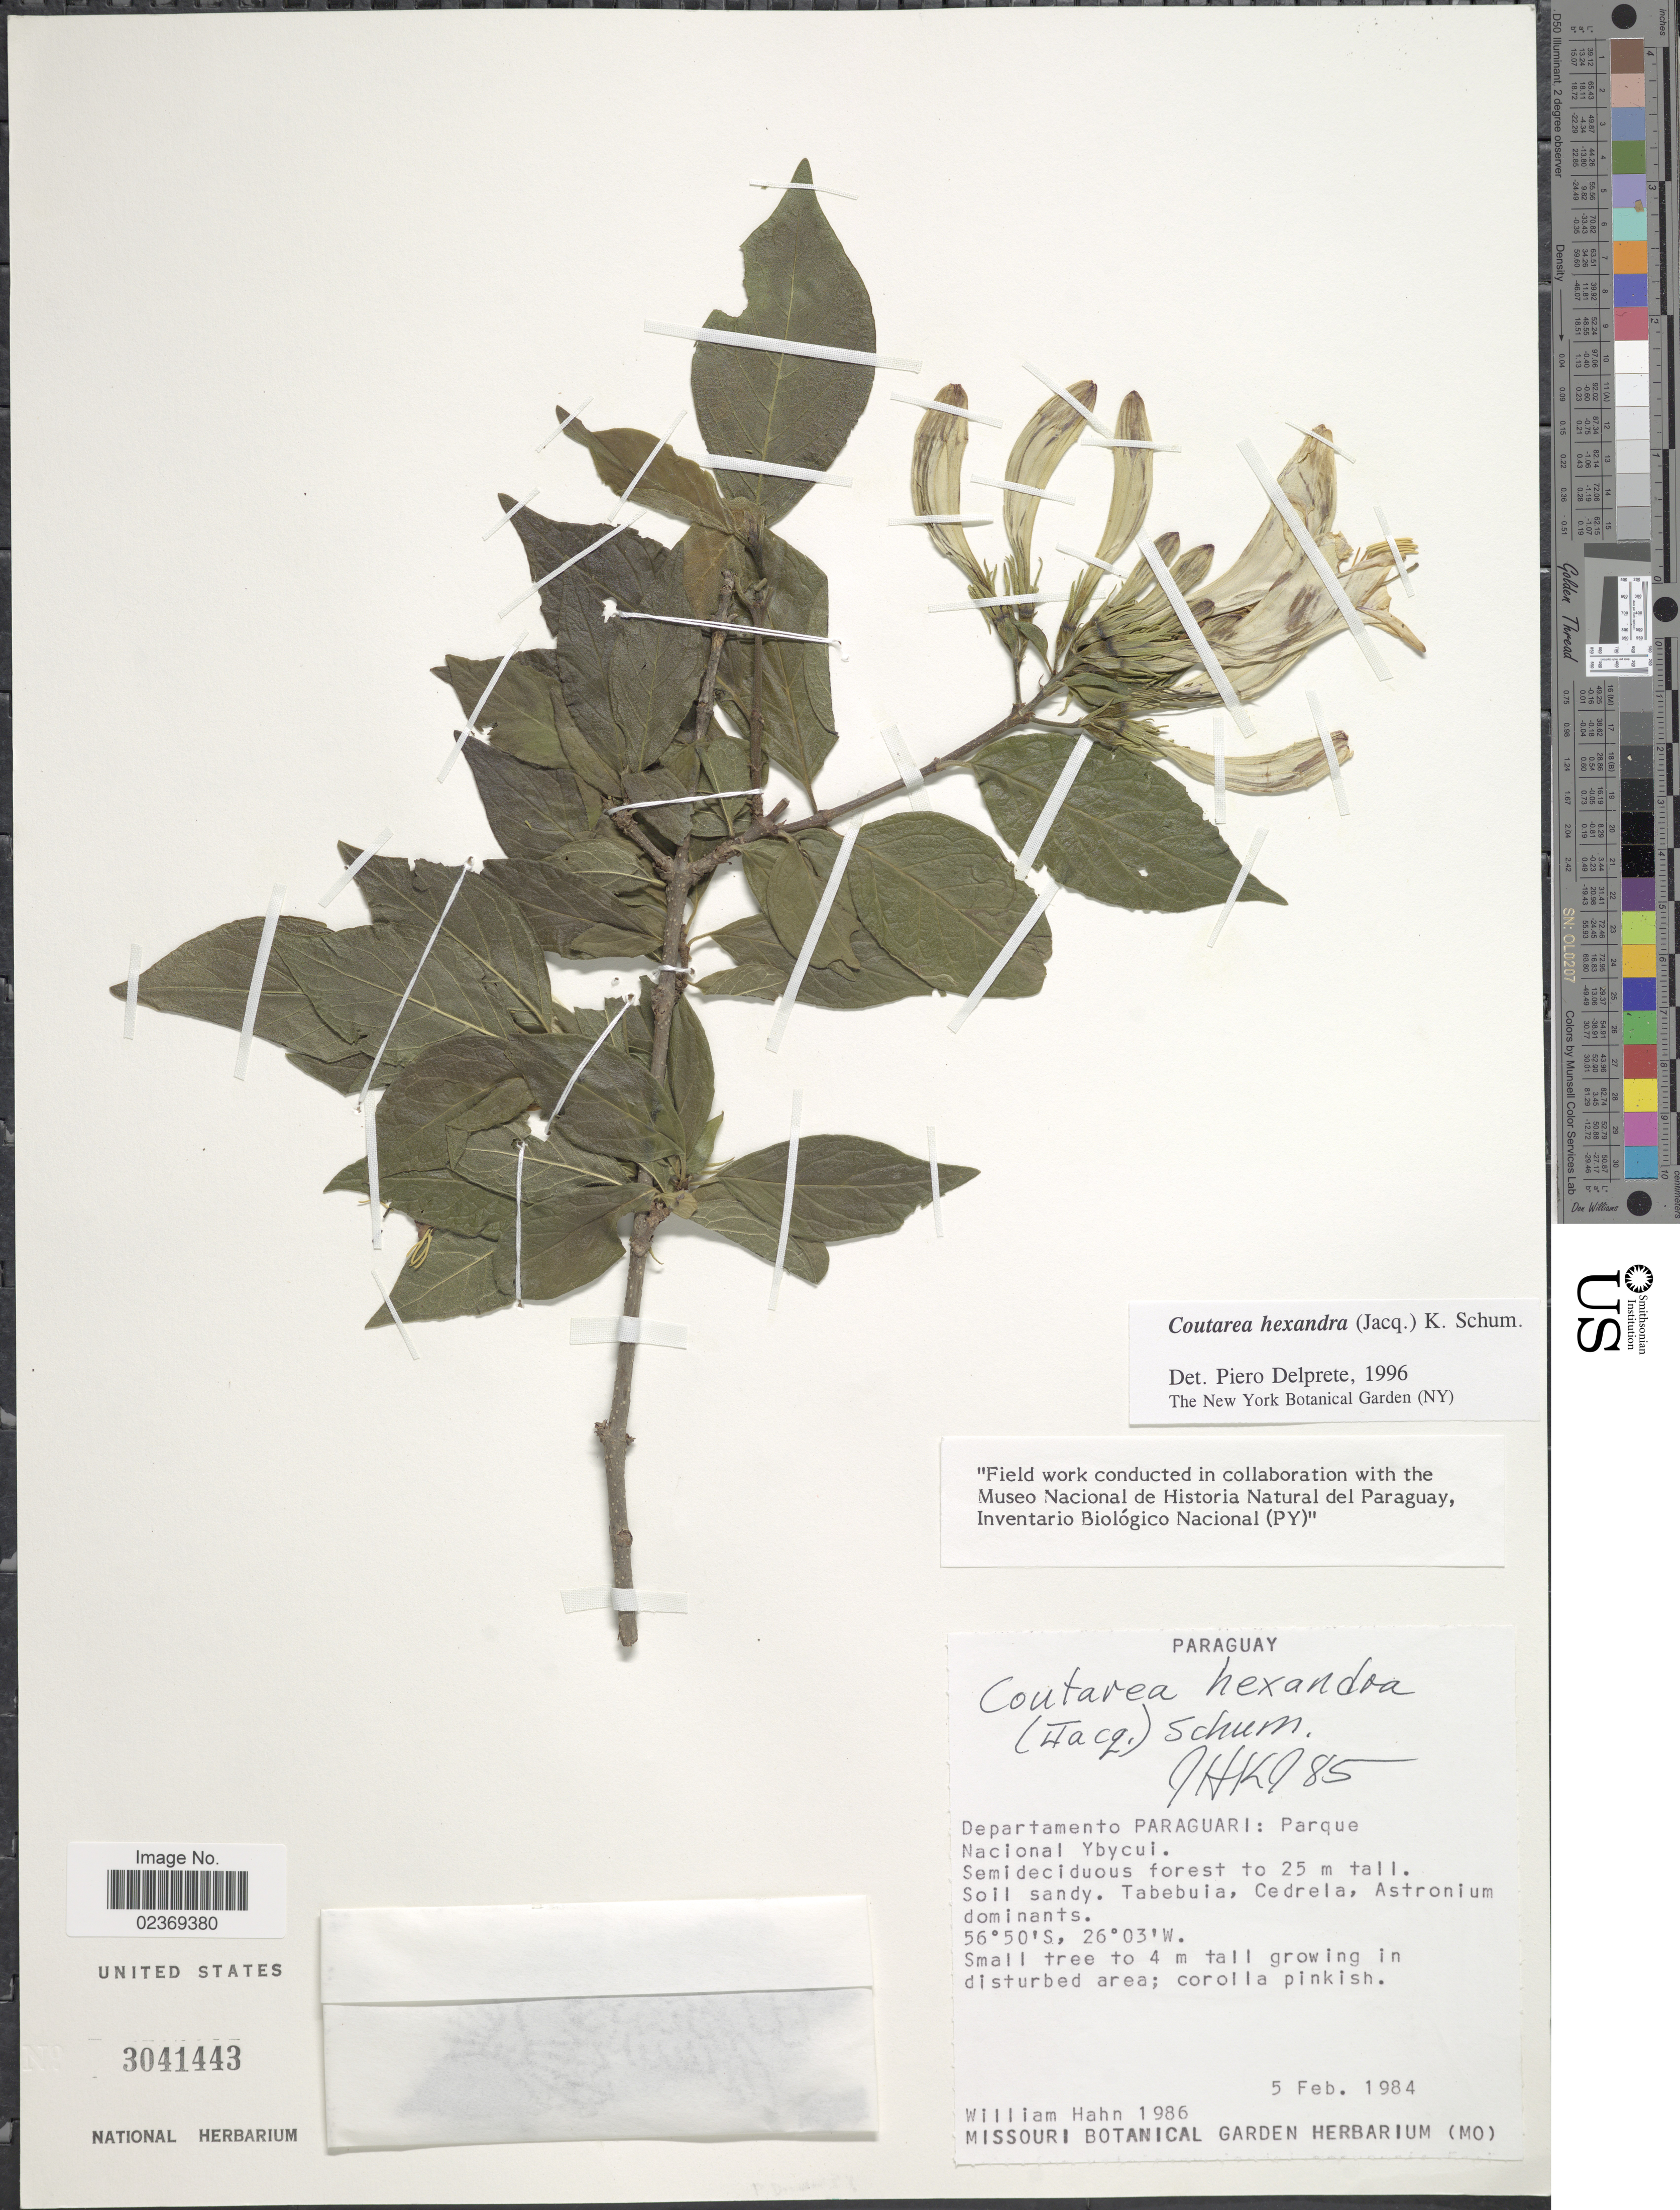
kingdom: Plantae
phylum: Tracheophyta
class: Magnoliopsida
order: Gentianales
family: Rubiaceae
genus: Coutarea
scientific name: Coutarea hexandra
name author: (Jacq.) K. Schum.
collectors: W. Hahn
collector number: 1986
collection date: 1984-02-05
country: Paraguay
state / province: Paraguari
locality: Parque Nacional Ybycui.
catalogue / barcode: US 3041443